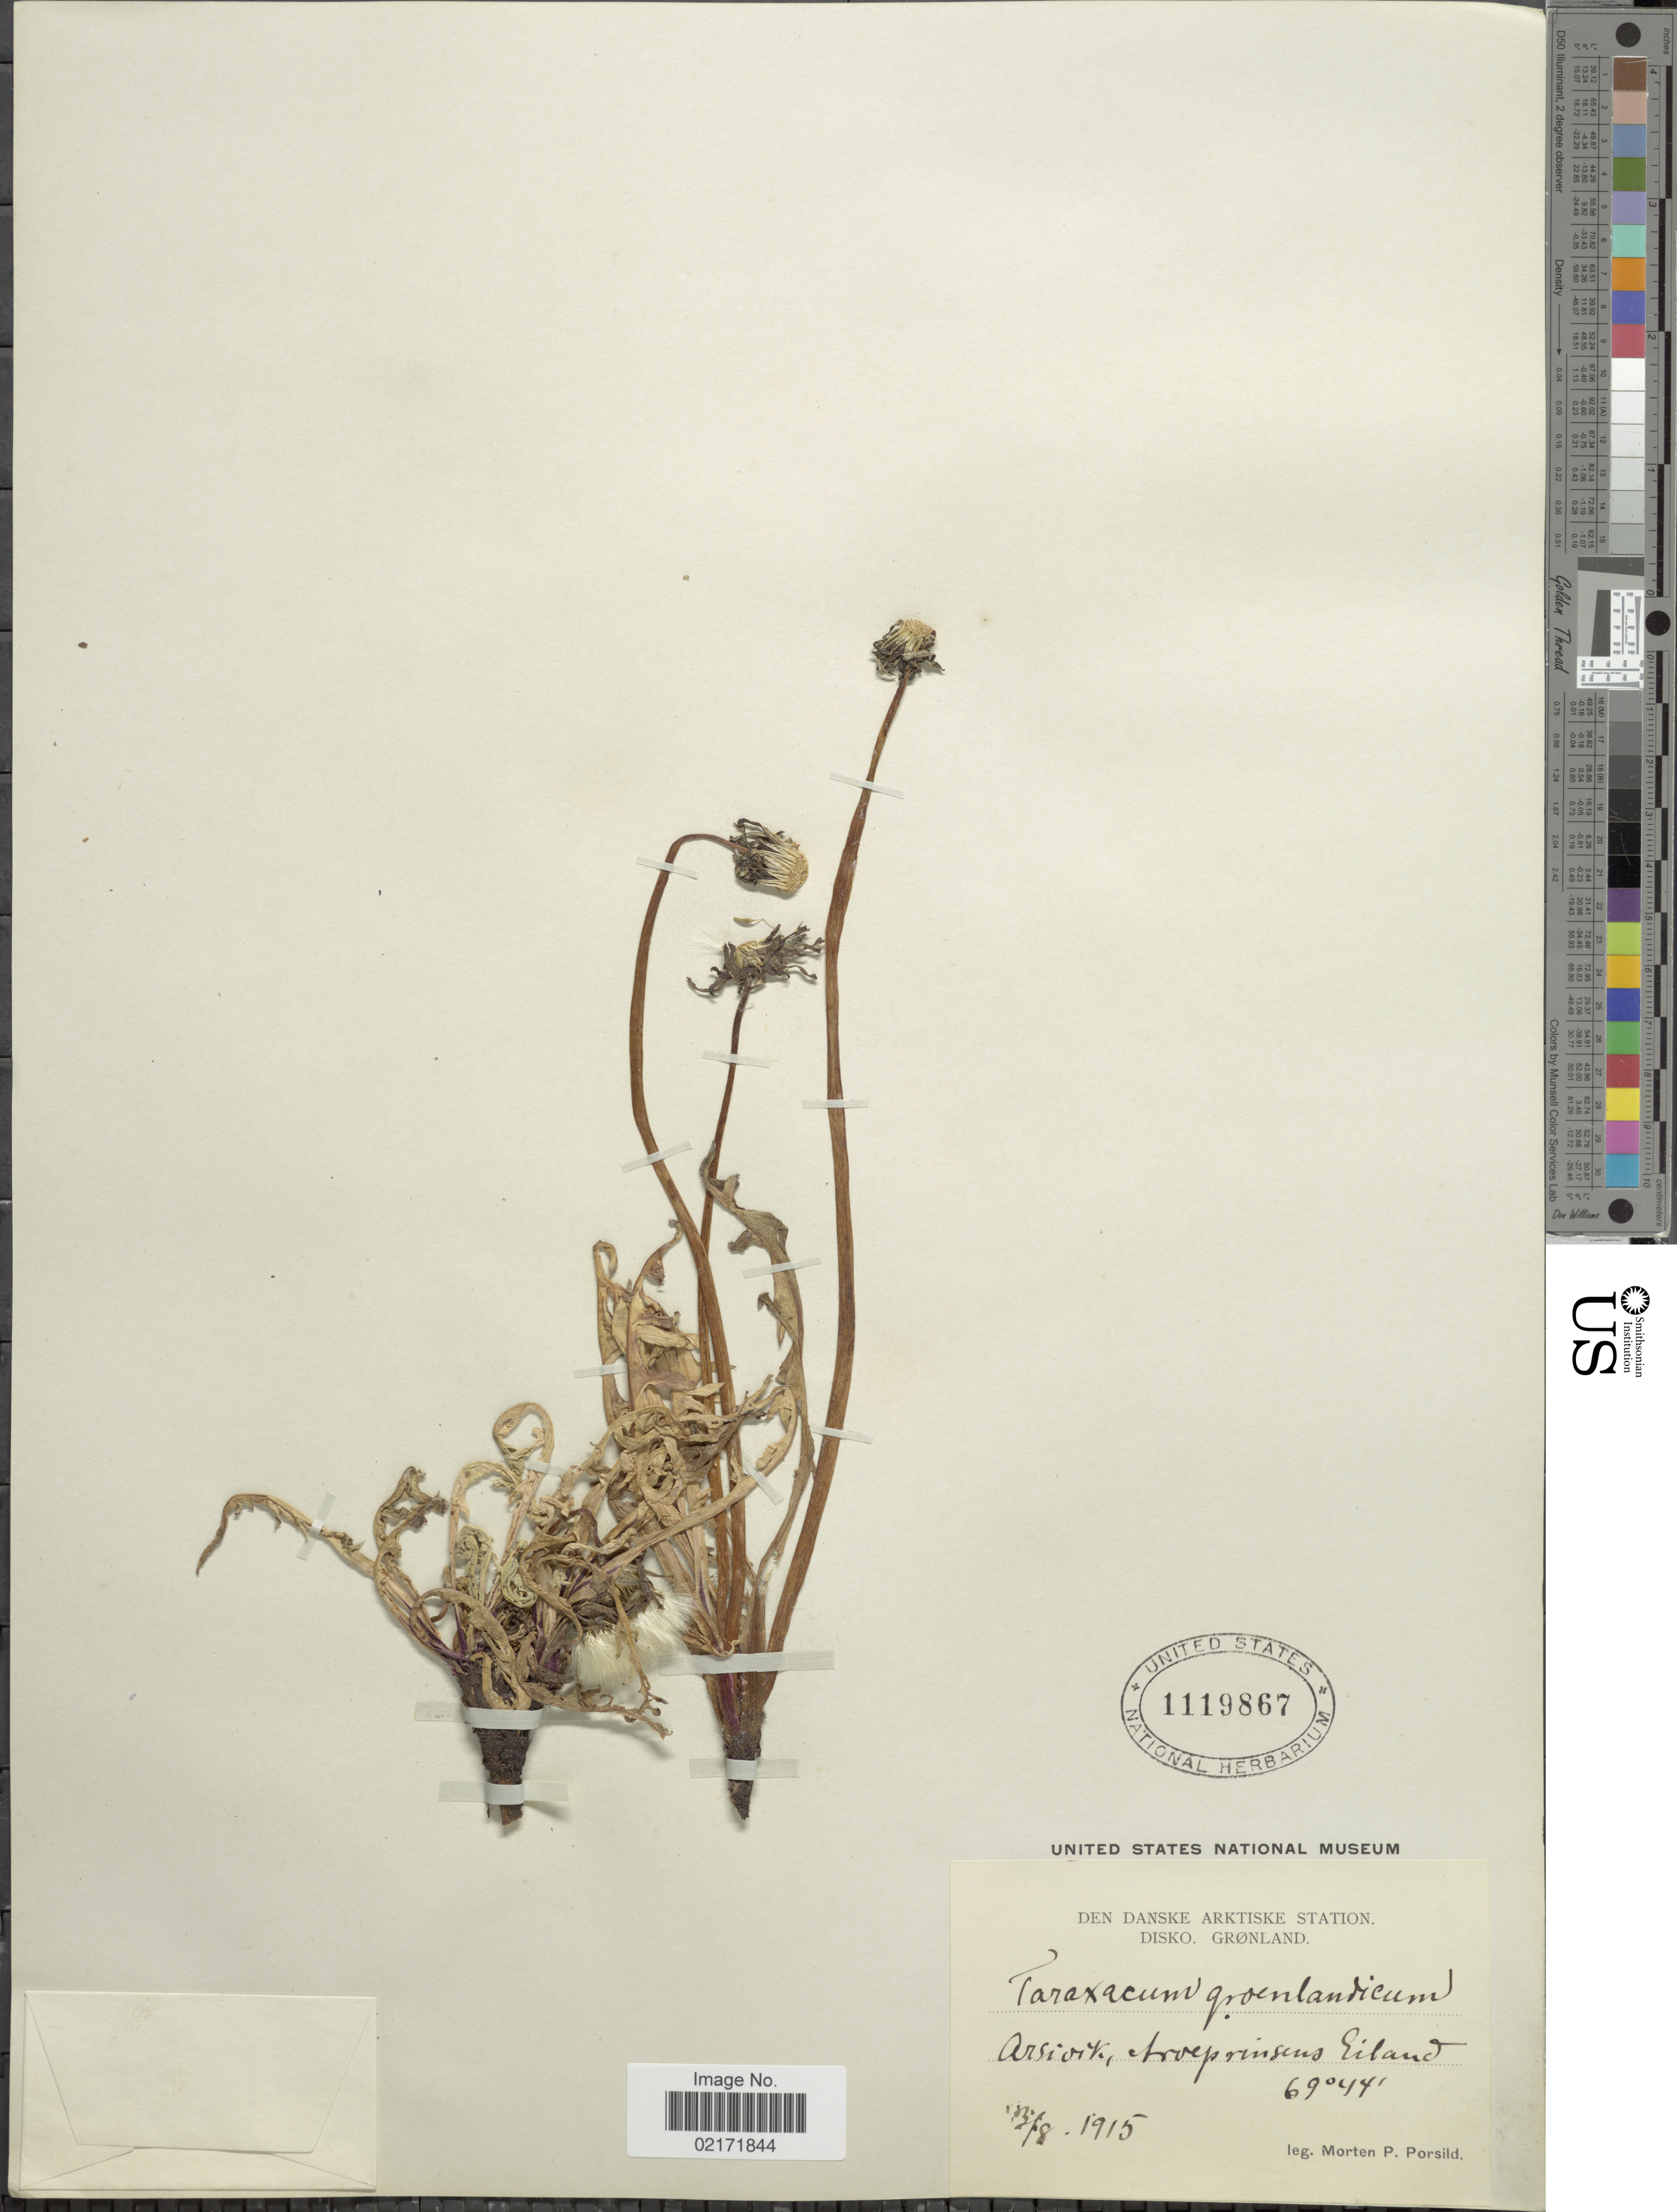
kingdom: Plantae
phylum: Tracheophyta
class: Magnoliopsida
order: Asterales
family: Asteraceae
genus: Taraxacum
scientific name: Taraxacum groenlandicum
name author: Dahlst.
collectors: M. P. Porsild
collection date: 1915-08-05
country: Greenland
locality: Den Danske Arktiske Station, Disko, Arsivik, Arveprinsens Eiland.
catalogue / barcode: US 1119867